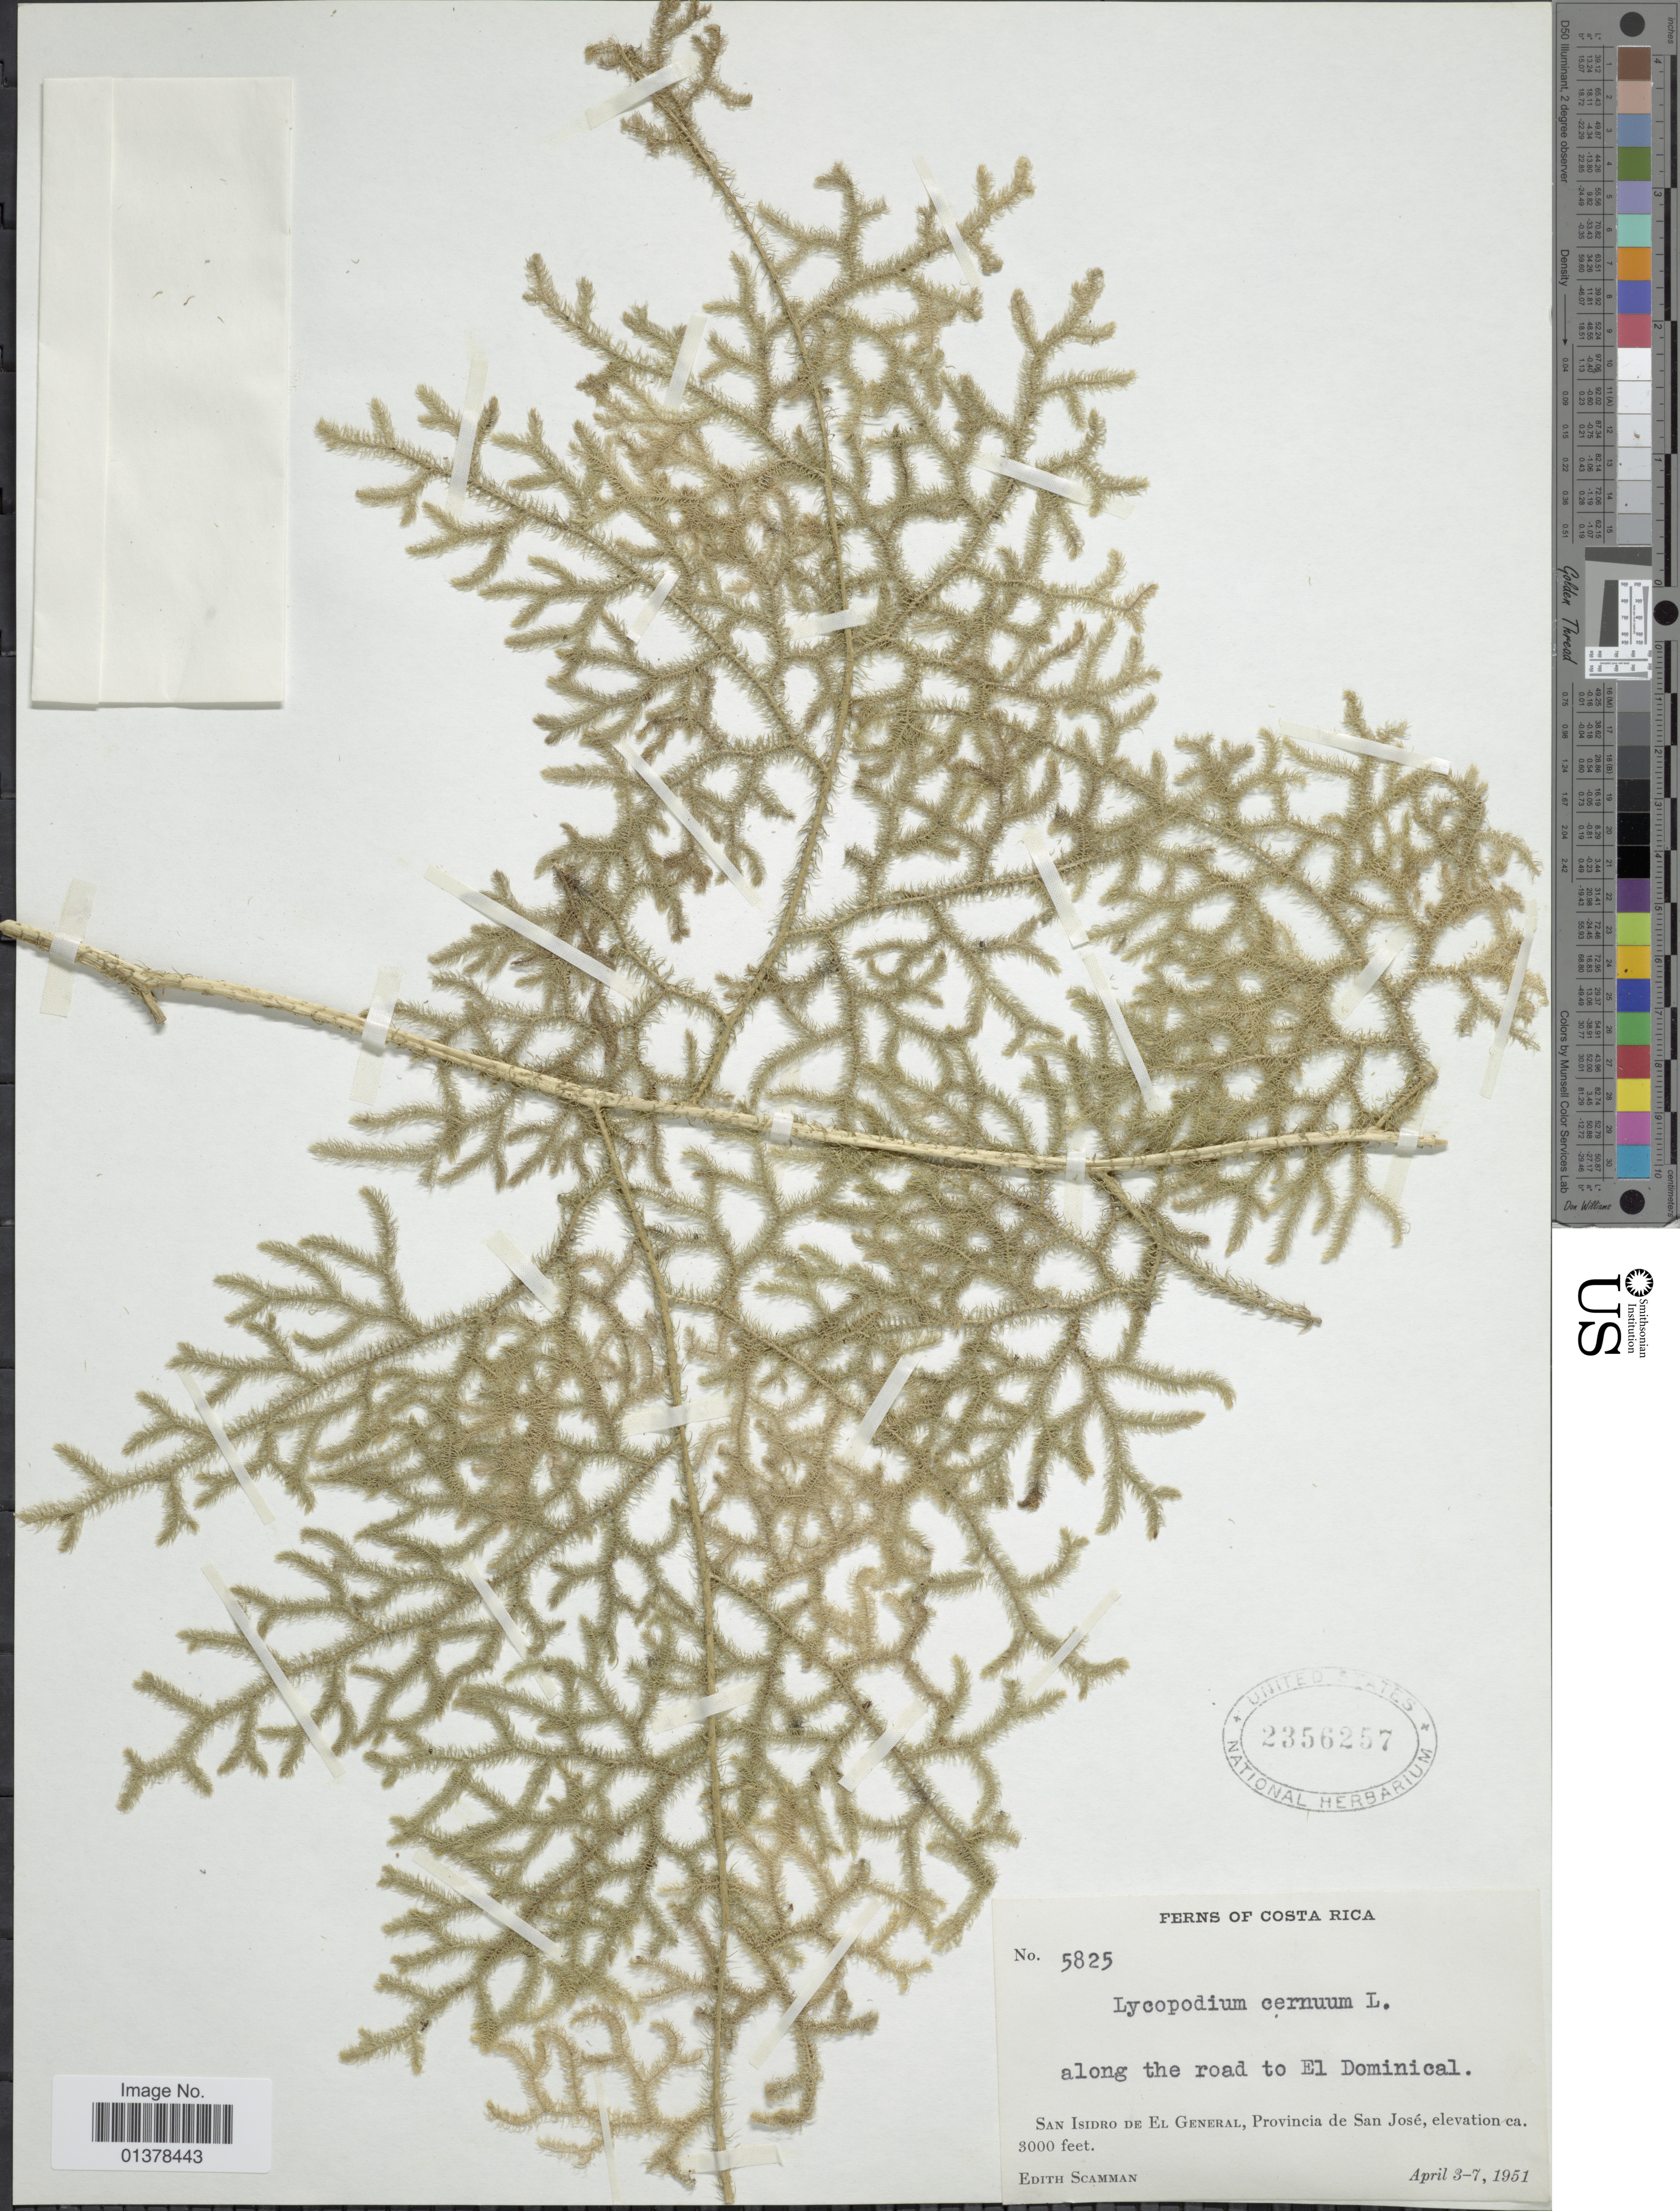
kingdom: Plantae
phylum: Tracheophyta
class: Lycopodiopsida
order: Lycopodiales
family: Lycopodiaceae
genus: Palhinhaea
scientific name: Palhinhaea cernua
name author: (L.) Vasc. & Franco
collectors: E. Scamman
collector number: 5825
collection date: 1951-04-03/1951-04-07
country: Costa Rica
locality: Along the road to El Dominical, San Isidoro de El General, Provincia de San José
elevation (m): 914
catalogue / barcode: US 2356257